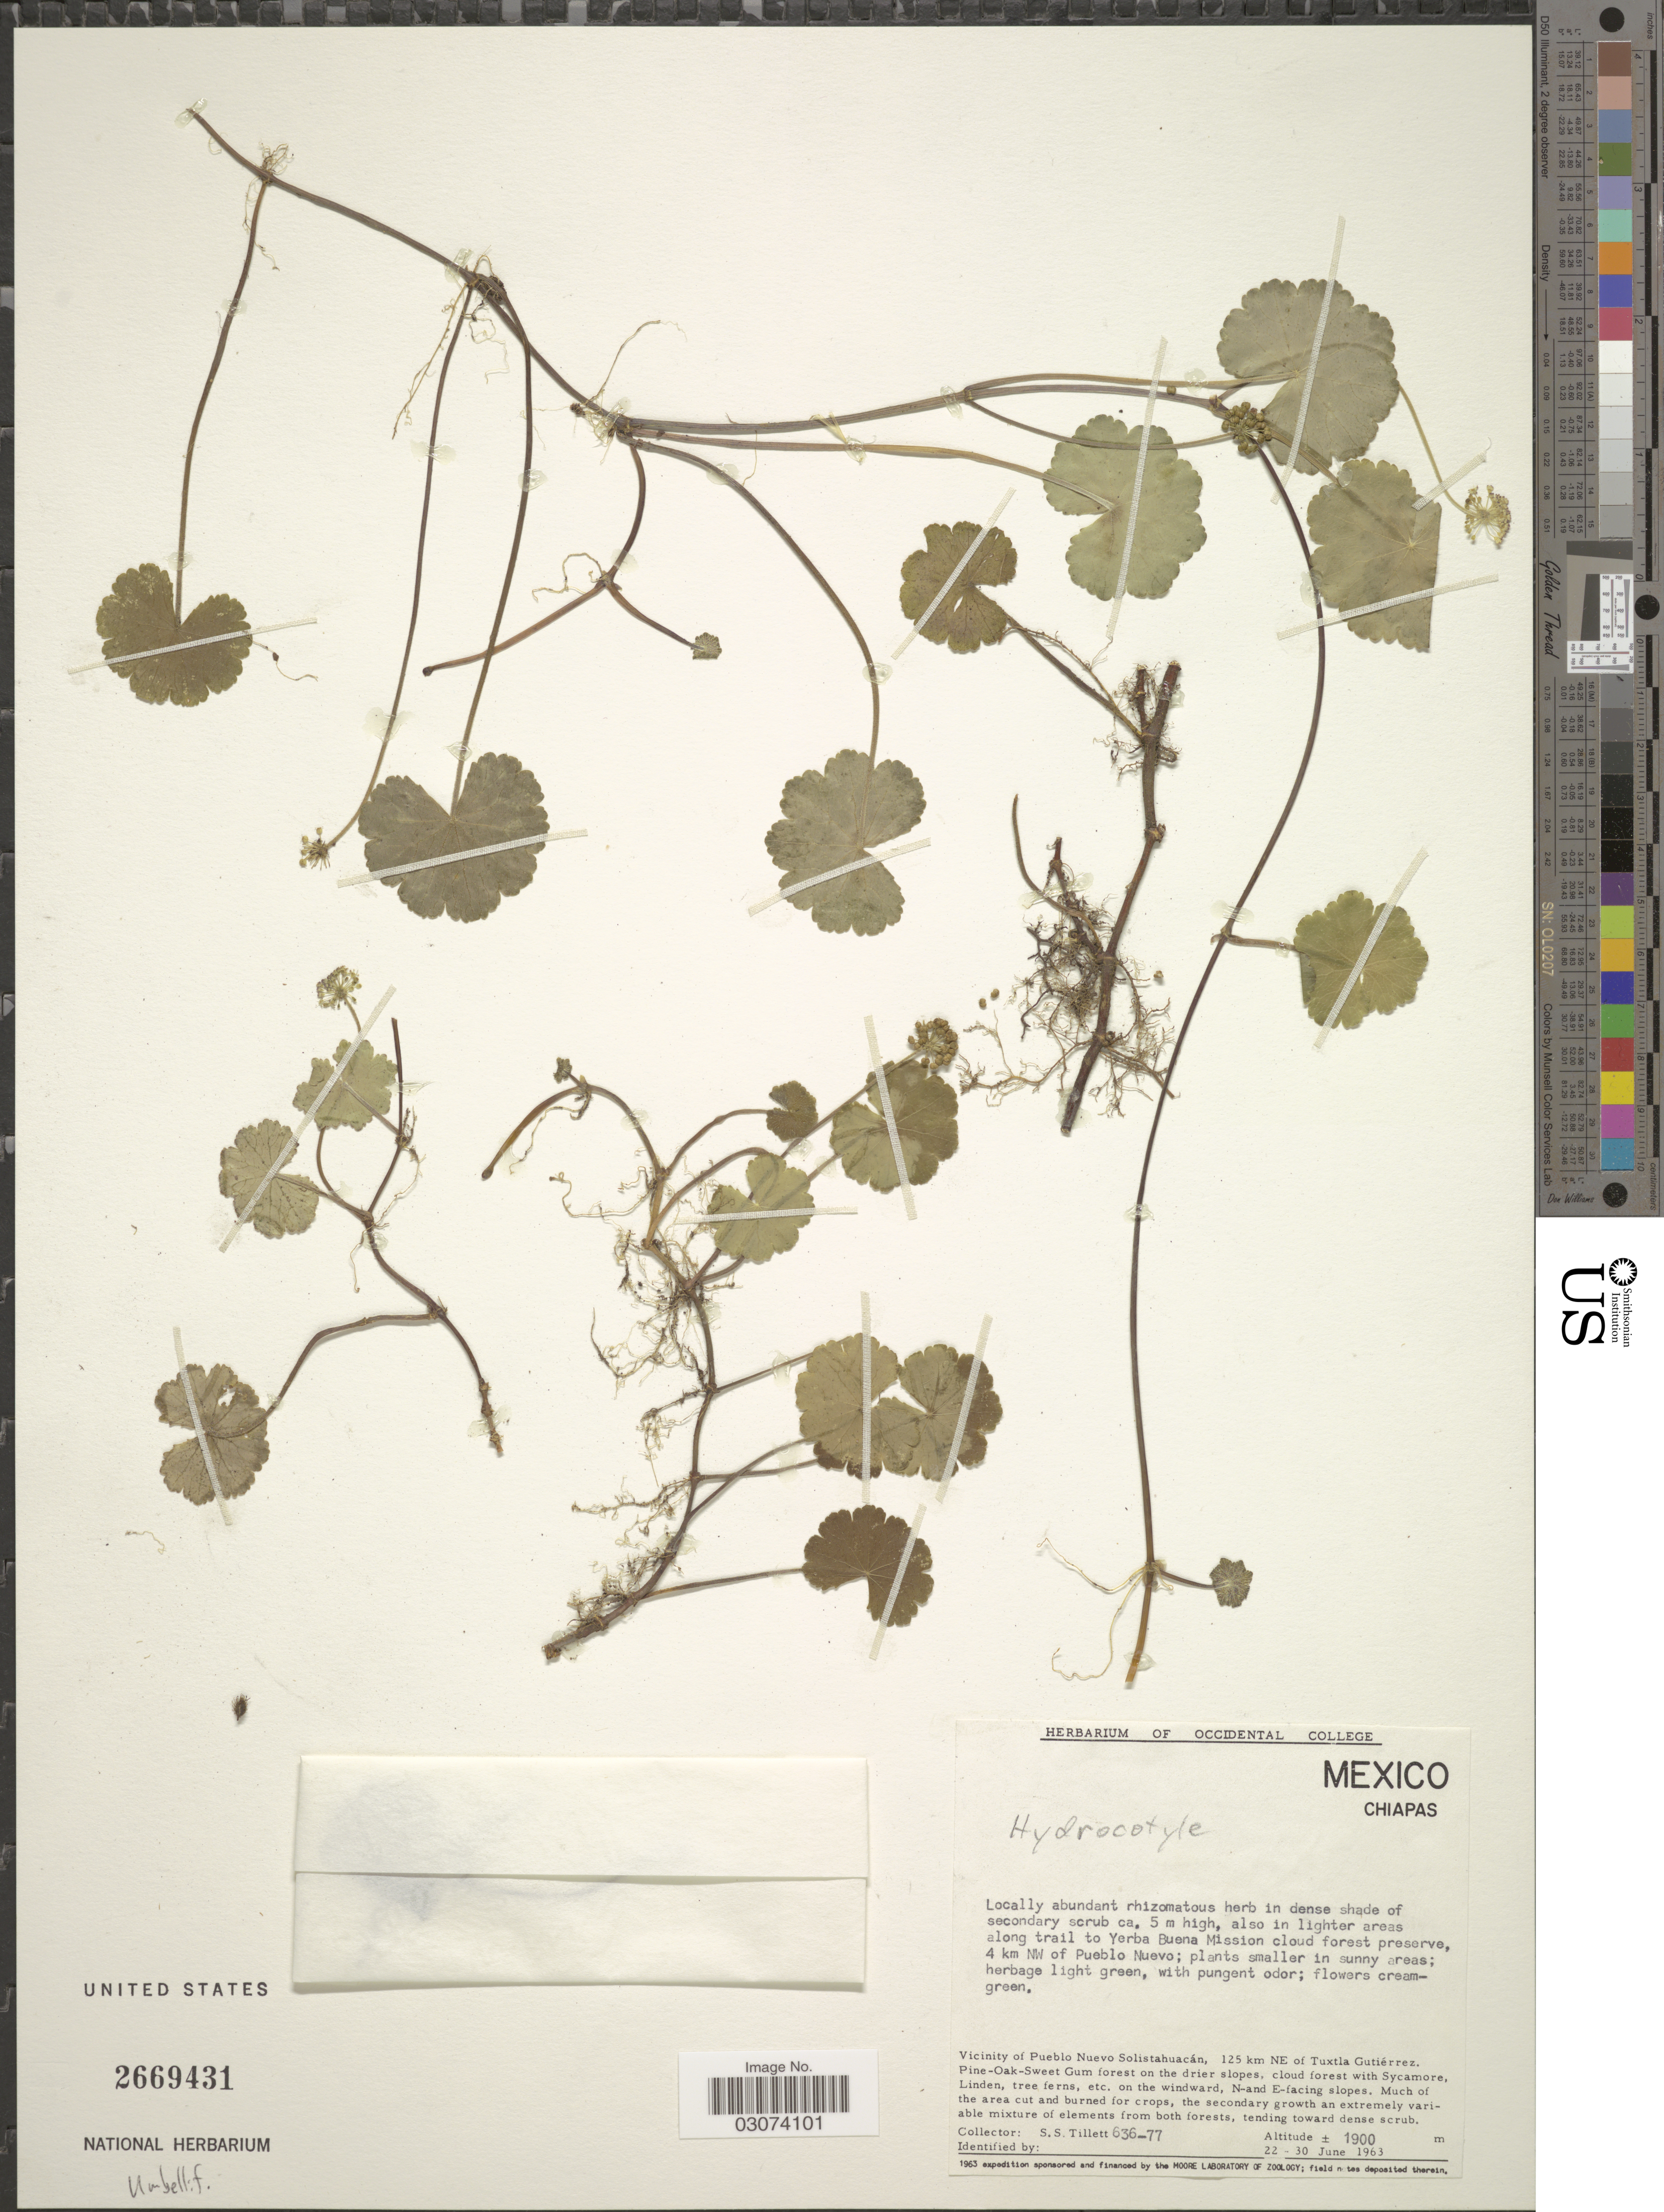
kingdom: Plantae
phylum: Tracheophyta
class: Magnoliopsida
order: Apiales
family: Apiaceae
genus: Sanicula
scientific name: Sanicula sp.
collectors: S. S. Tillett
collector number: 636-77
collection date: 1963-06-22/1963-06-30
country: Mexico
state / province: Chiapas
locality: Along trail to Yerba Buena Mission cloud forest preserve, 4 km NW of Pueblo Nuevo. Vicinity of Pueblo Nuevo Solistahuacán, 125 km NE of Tuxtla Gutiérrez. On the windward, N-and E-facing slopes.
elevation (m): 1900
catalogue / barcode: US 2669431